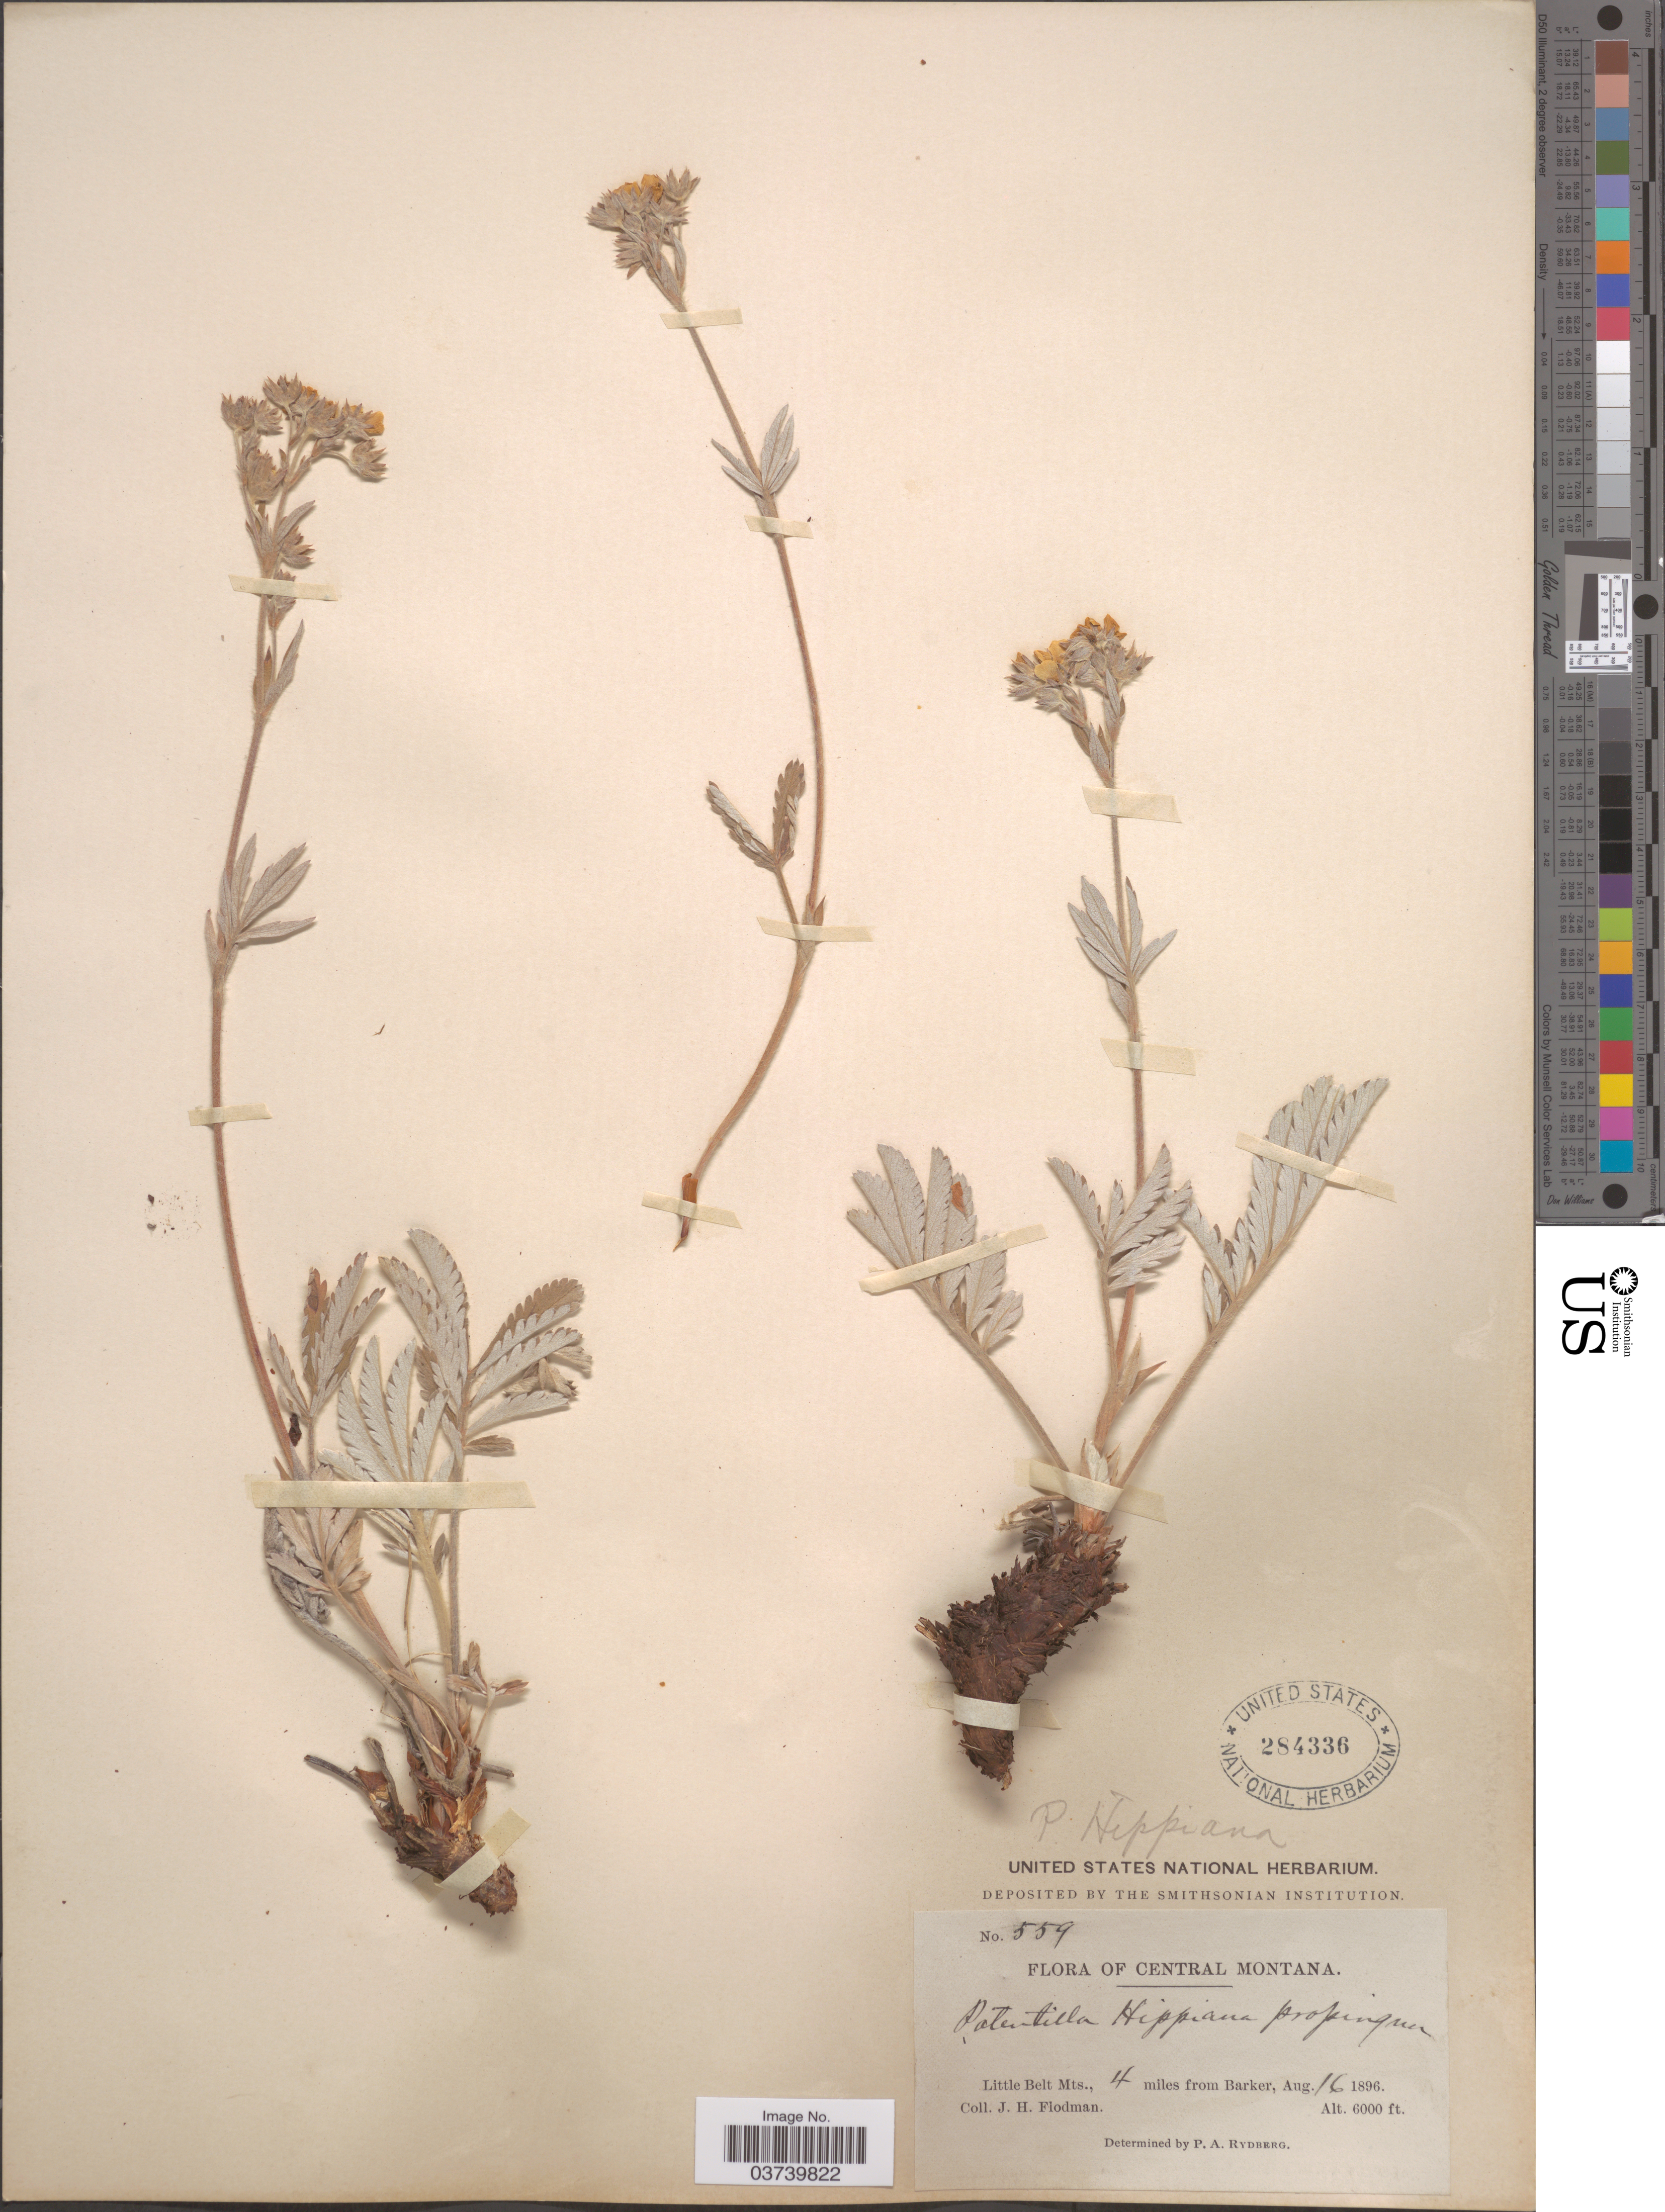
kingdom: Plantae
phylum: Tracheophyta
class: Magnoliopsida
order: Rosales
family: Rosaceae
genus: Potentilla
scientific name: Potentilla hippiana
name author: Lehm.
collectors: J. Flodman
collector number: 559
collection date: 1896-08-16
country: United States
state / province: Montana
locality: Central Montana. Little Belt Mts., 4 miles from Barker.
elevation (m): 1829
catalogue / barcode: US 284336